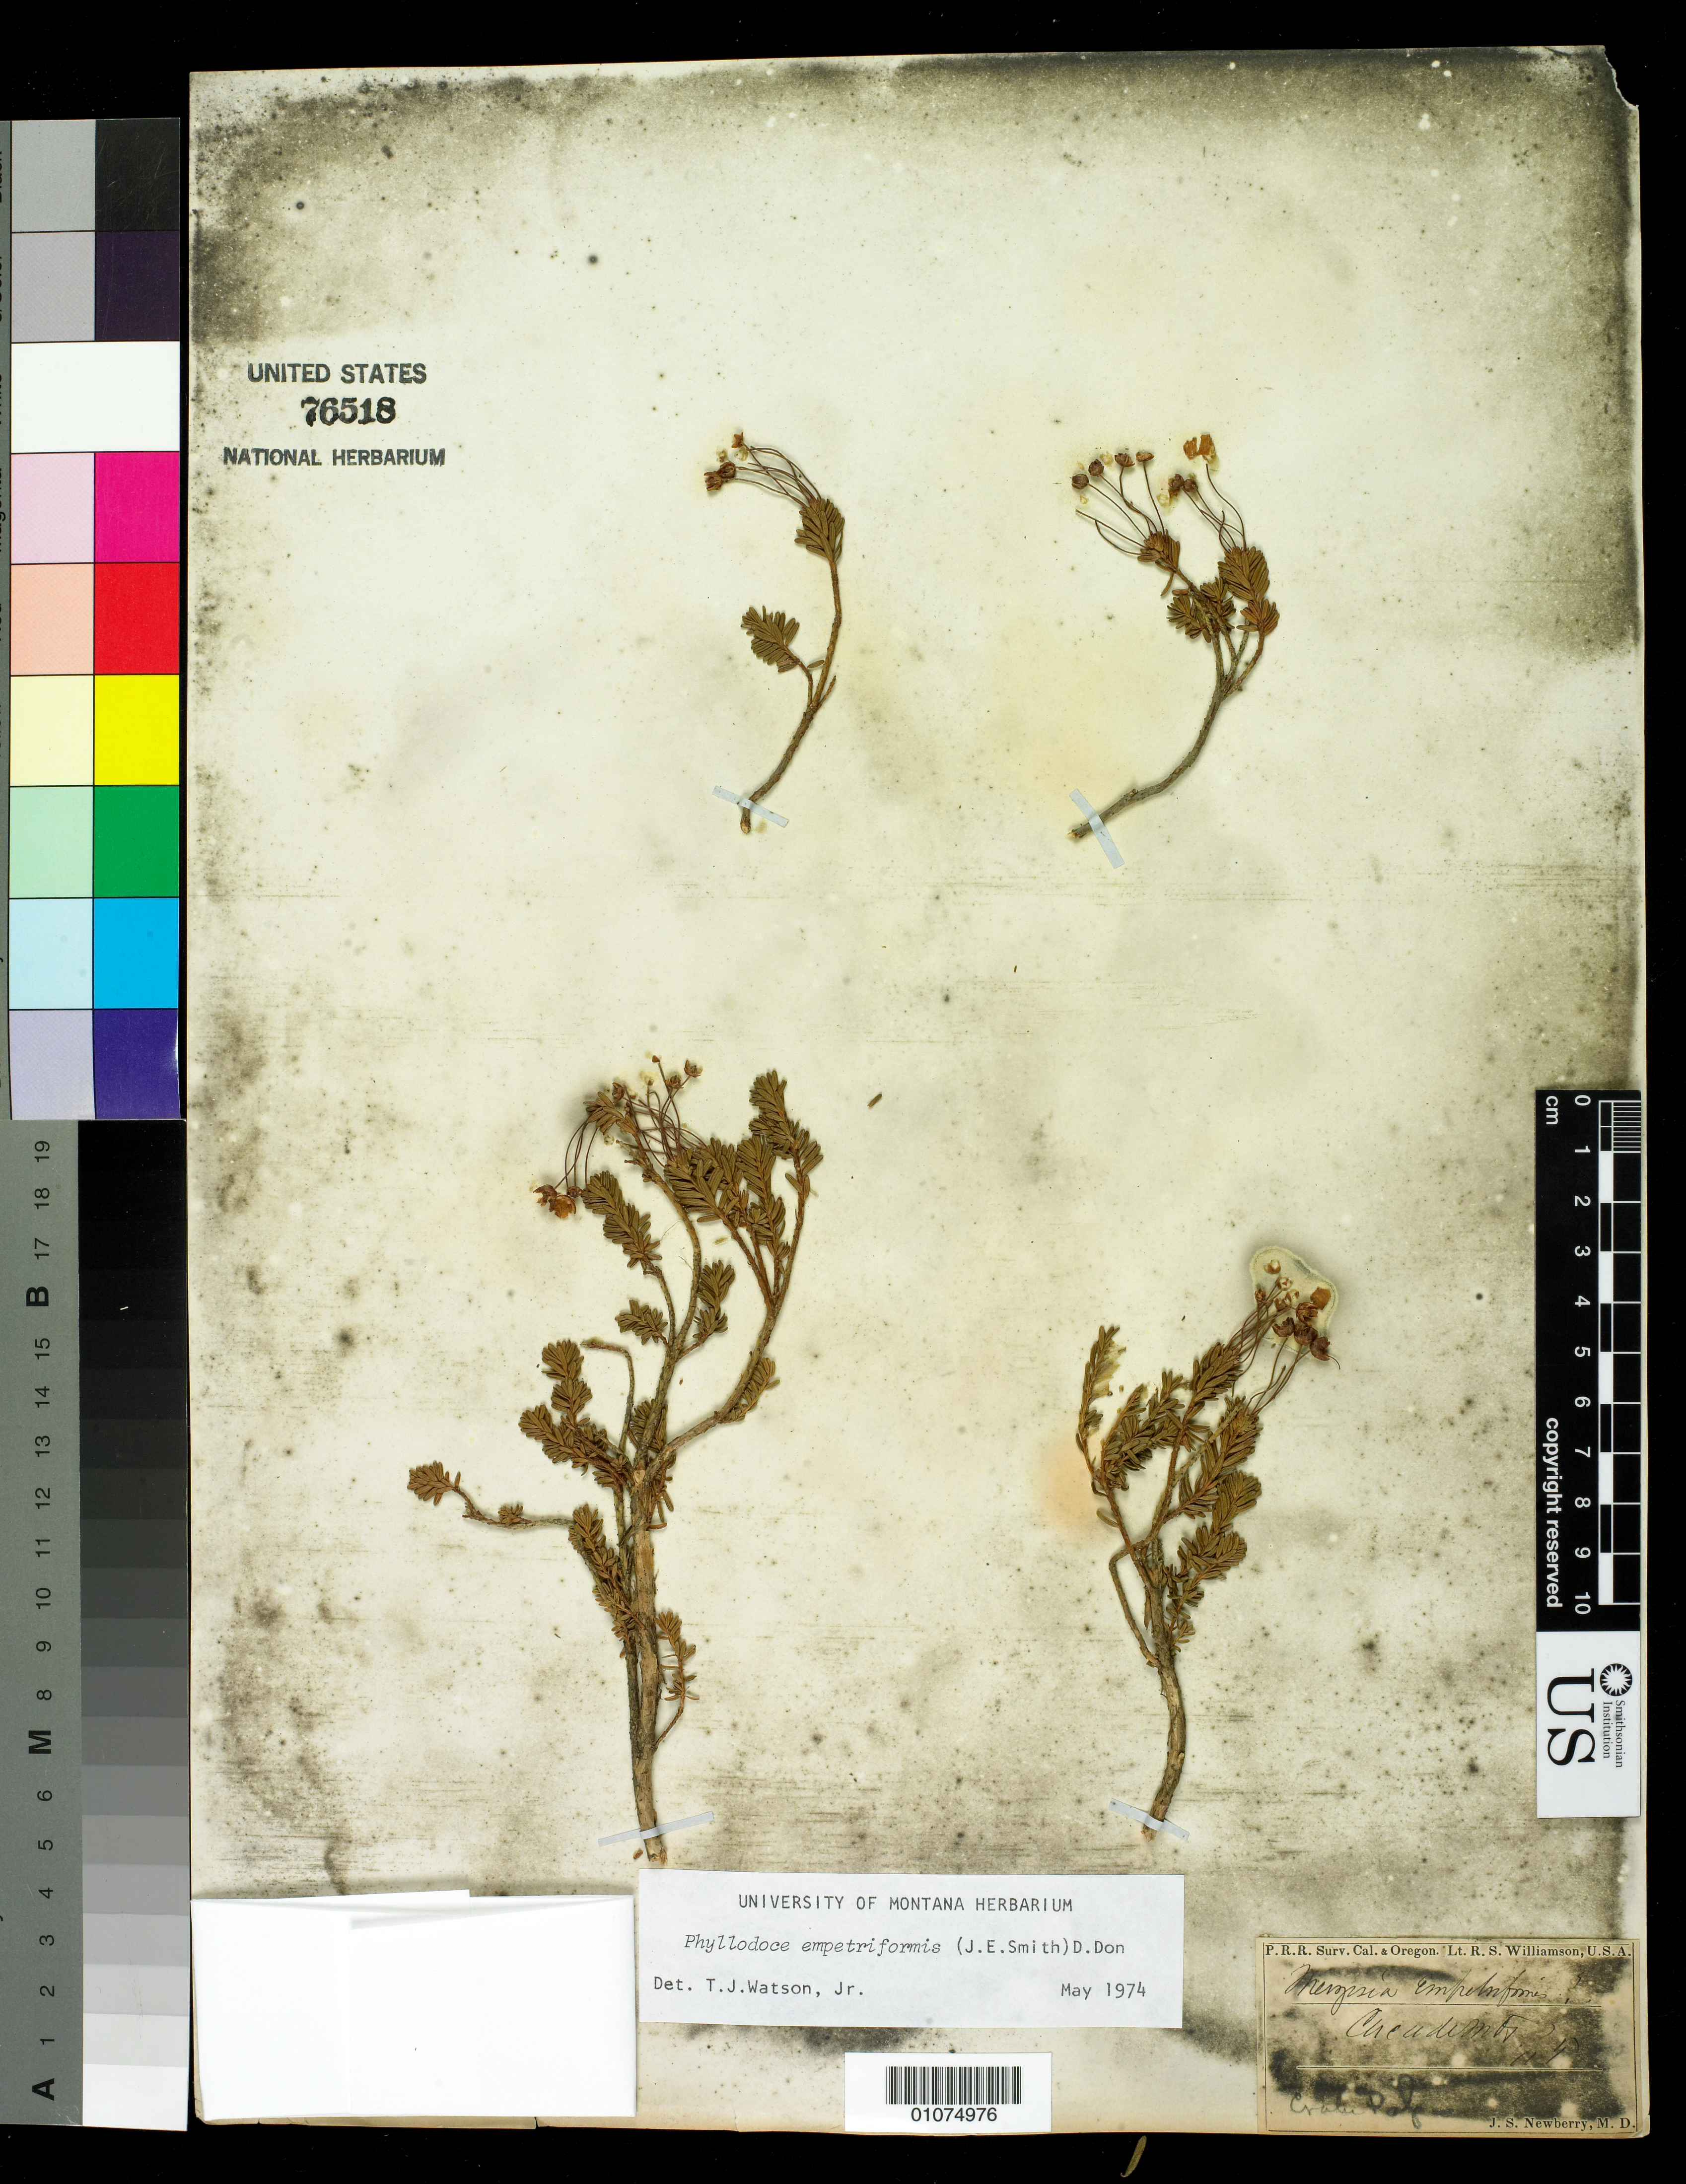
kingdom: Plantae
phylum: Tracheophyta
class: Magnoliopsida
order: Ericales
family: Ericaceae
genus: Phyllodoce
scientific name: Phyllodoce empetiformis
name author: (Small) D. Don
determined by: Watson, T. J.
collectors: J. S. Newberry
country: United States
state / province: California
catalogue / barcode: US 76518